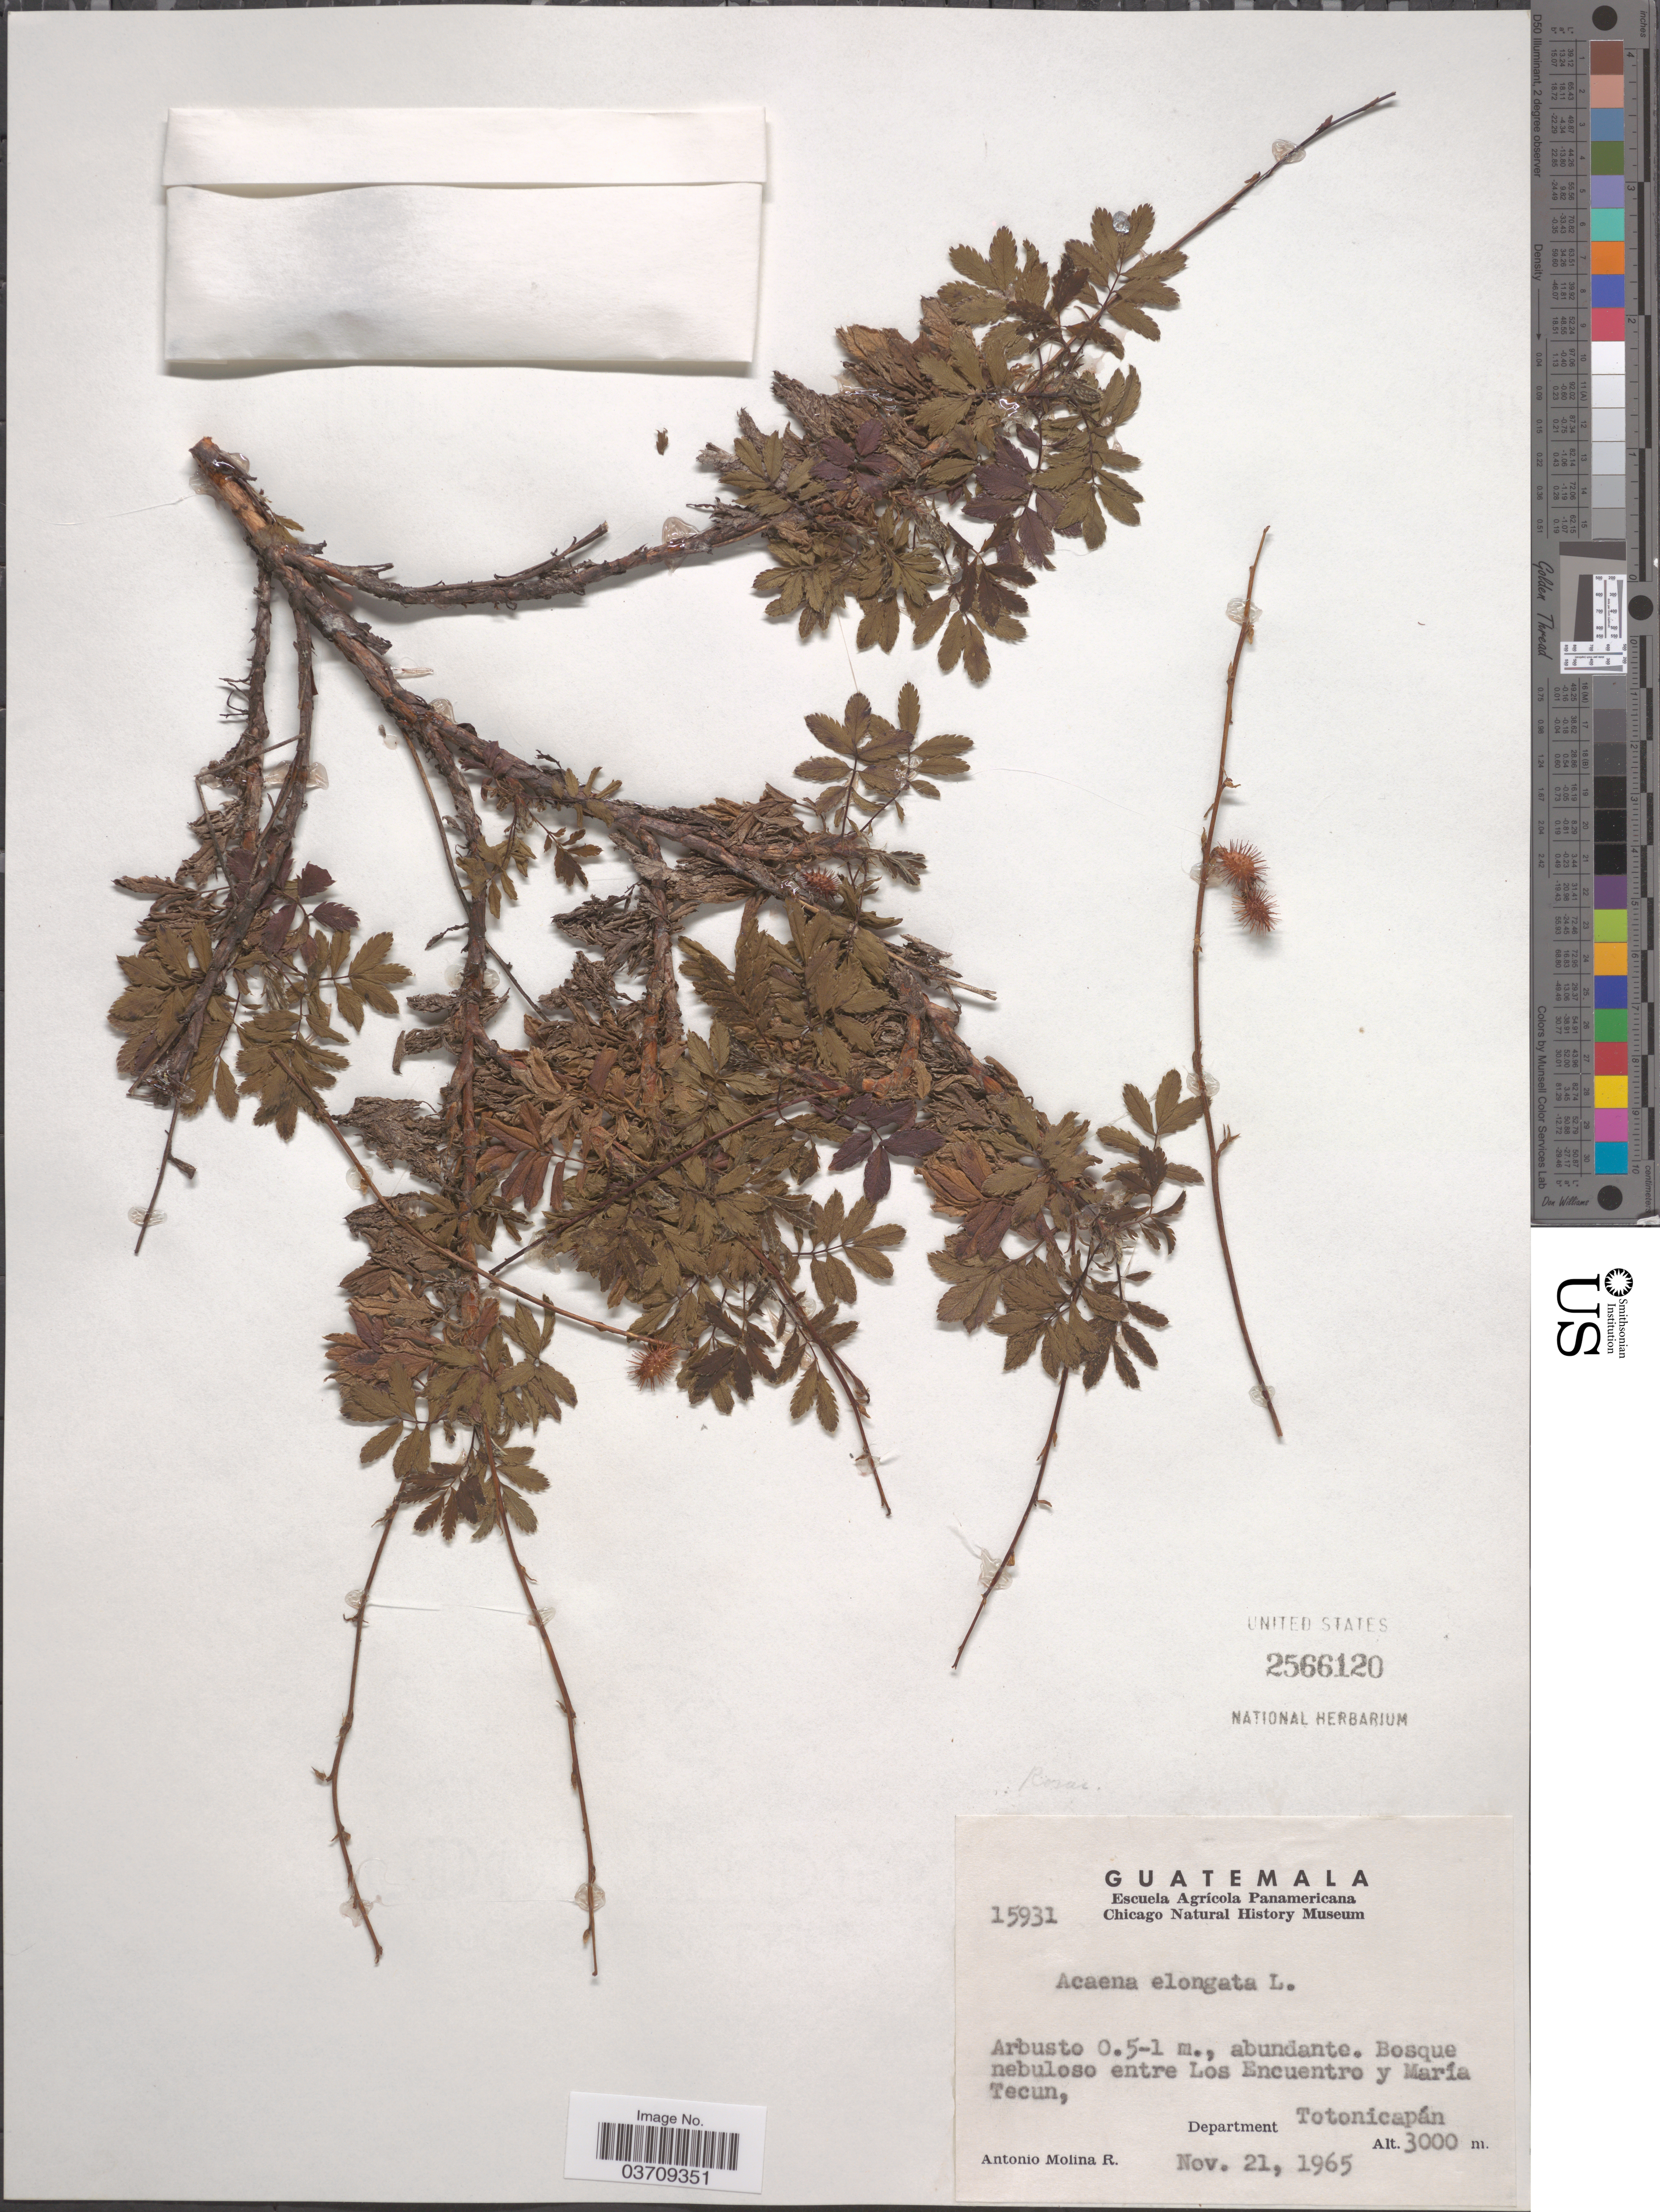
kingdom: Plantae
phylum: Tracheophyta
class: Magnoliopsida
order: Rosales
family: Rosaceae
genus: Acaena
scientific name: Acaena elongata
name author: L.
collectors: A. Molina R.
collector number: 15931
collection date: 1965-11-21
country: Guatemala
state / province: Totonicapan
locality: Bosque nebuloso entre Los Encuentro y María Tecun, Department Totonicapán.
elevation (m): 3000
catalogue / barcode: US 2566120